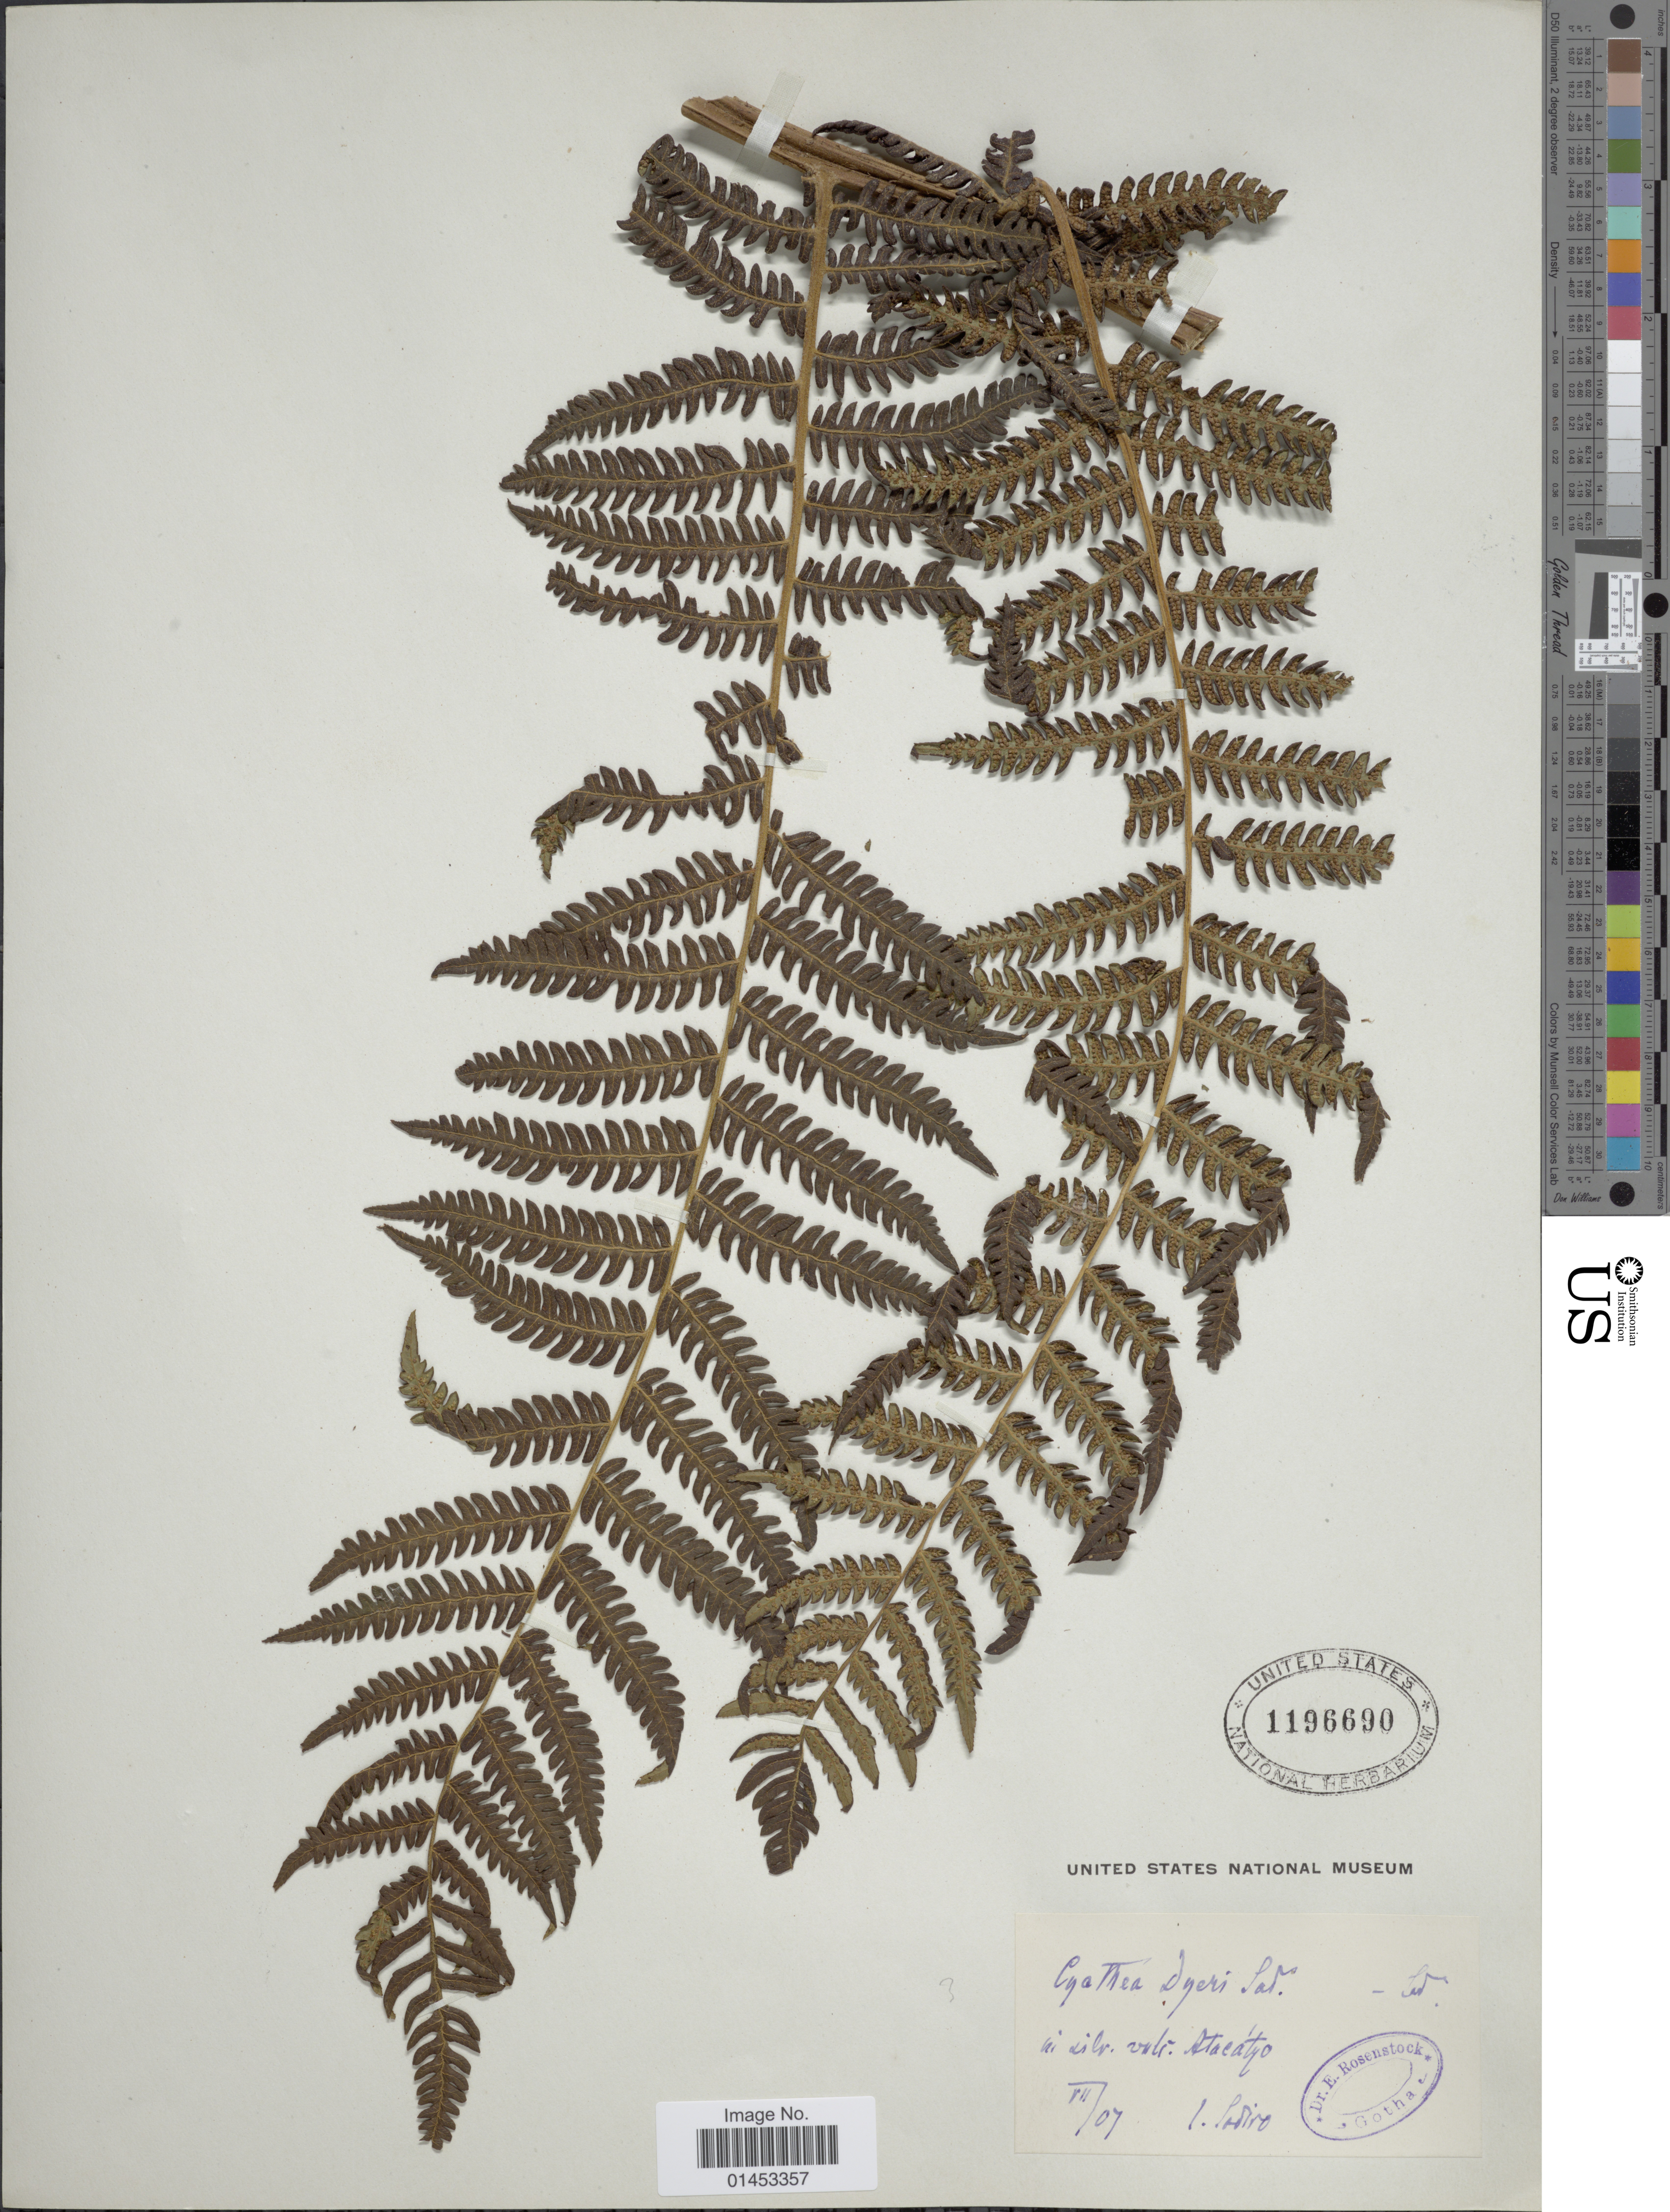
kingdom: Plantae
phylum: Tracheophyta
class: Polypodiopsida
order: Cyatheales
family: Cyatheaceae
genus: Cyathea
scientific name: Cyathea sp.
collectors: Sodiro, --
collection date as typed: Transcribed d/m/y: /7/7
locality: In silv. vulc. Atacatyo [interpreted]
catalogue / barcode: US 1196690